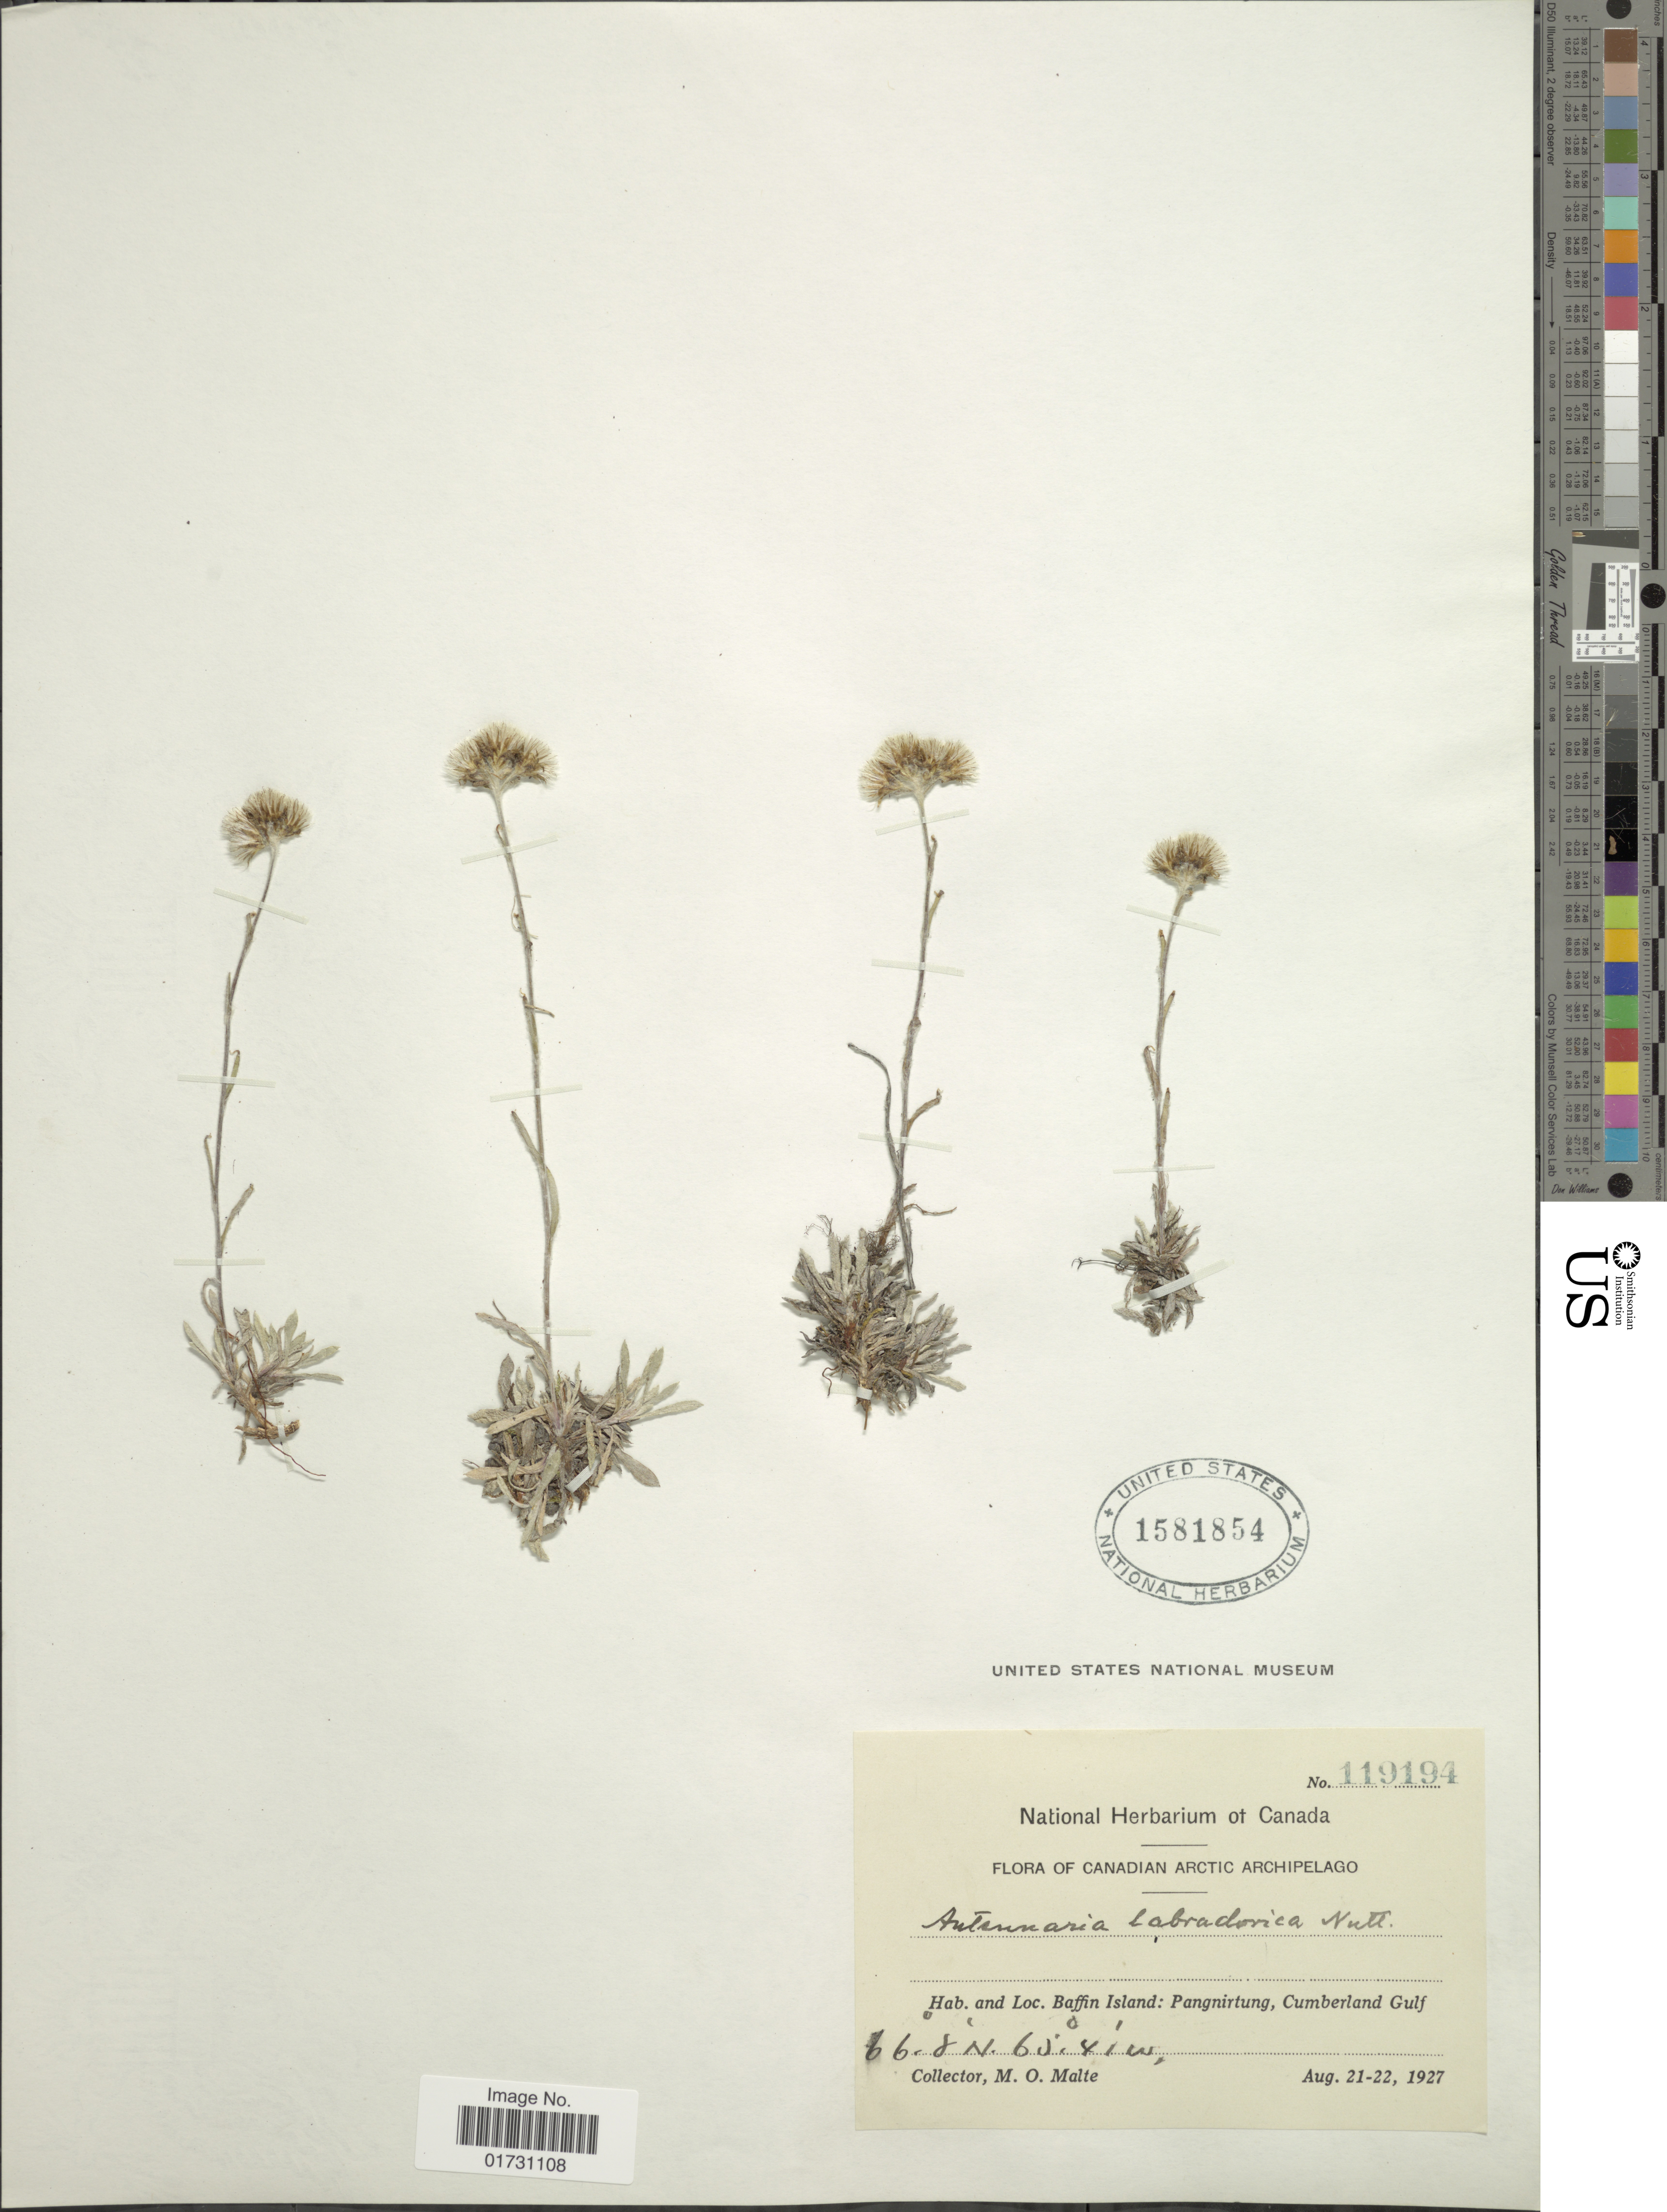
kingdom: Plantae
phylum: Tracheophyta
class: Magnoliopsida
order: Asterales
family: Asteraceae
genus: Antennaria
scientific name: Antennaria labradorica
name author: Nutt.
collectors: M. O. Malte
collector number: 119194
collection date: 1927-08-21/1927-08-22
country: Canada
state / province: Nunavut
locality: Canadian Arctic Archipelago, Baffin Island: Pangnirtung, Cumberland Gulf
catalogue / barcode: US 1581854